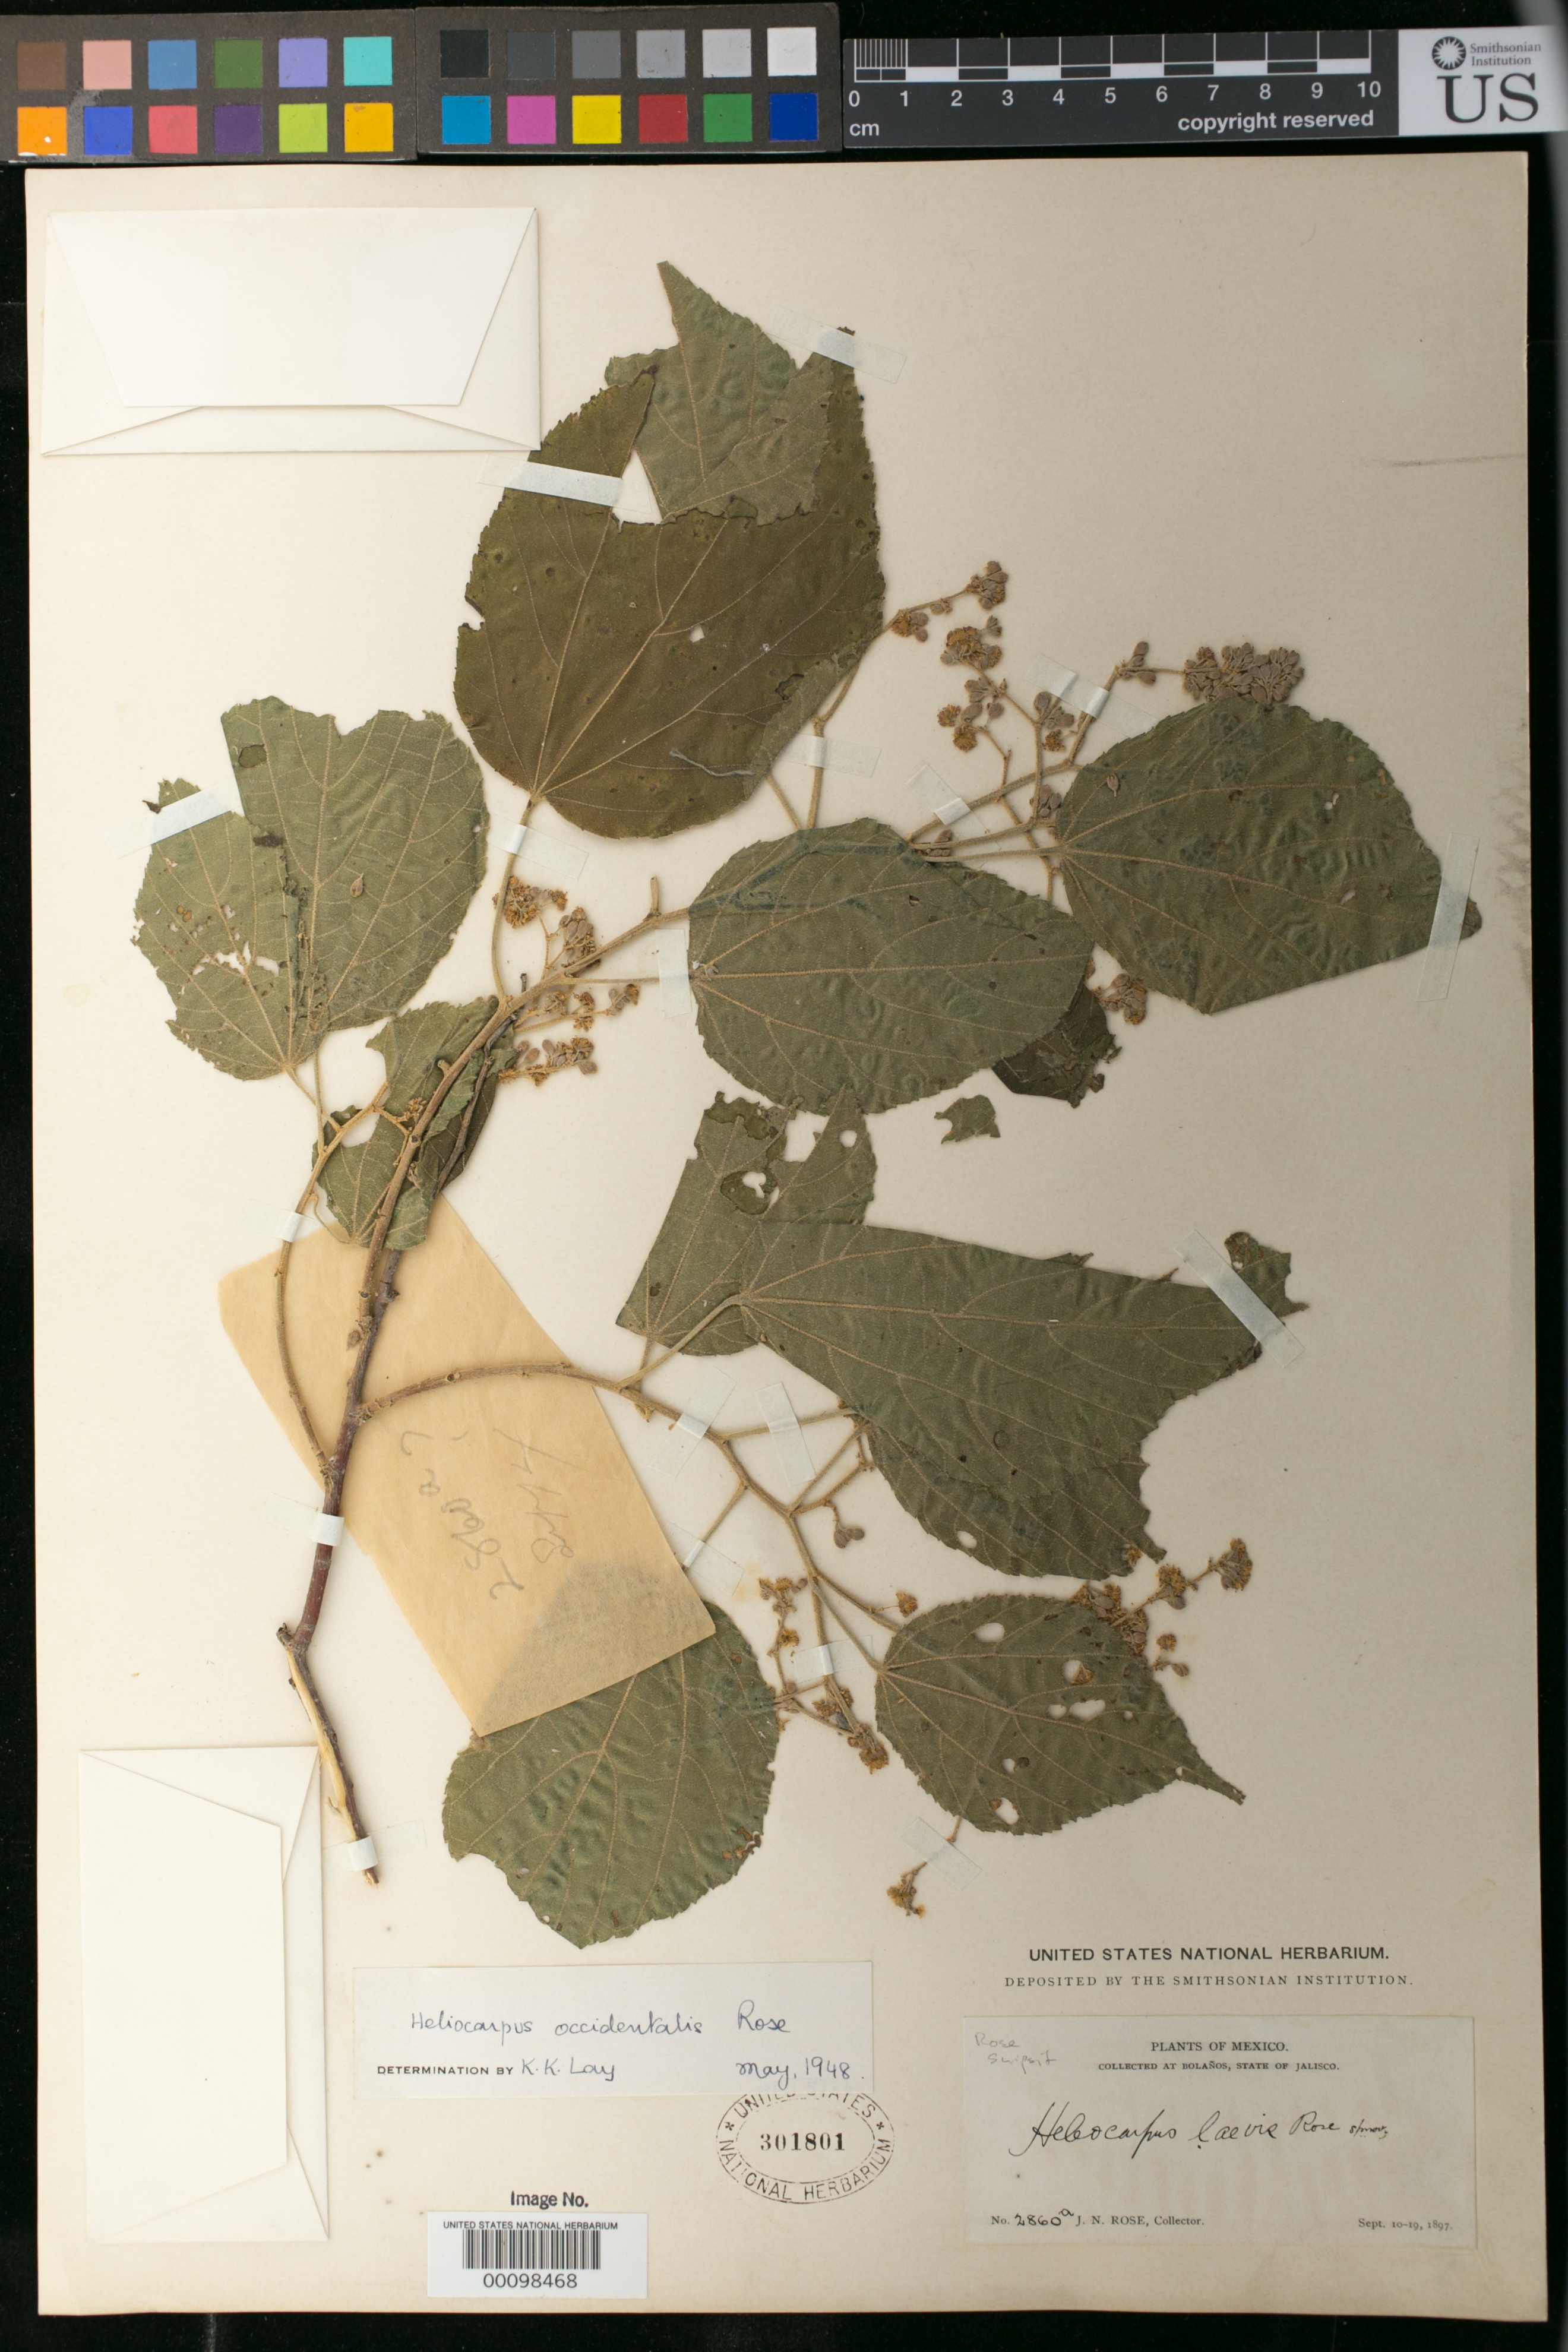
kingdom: Plantae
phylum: Tracheophyta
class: Magnoliopsida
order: Malvales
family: Malvaceae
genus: Heliocarpus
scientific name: Heliocarpus laevis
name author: Rose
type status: Syntype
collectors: J. N. Rose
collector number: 2860 b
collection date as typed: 17 Sep 1897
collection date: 1897-09-17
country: Mexico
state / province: Jalisco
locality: Bolaños, State of Jalisco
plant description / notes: This sheet originally recorded as "holotype". Protologue of Heliocarpus laevis Rose cites type as Rose 2860. US has 3 sheets labeled respectively as 2860, 2860a, & 2860b. Only the latter two were annotated by Rose with this name.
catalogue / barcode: US 301801